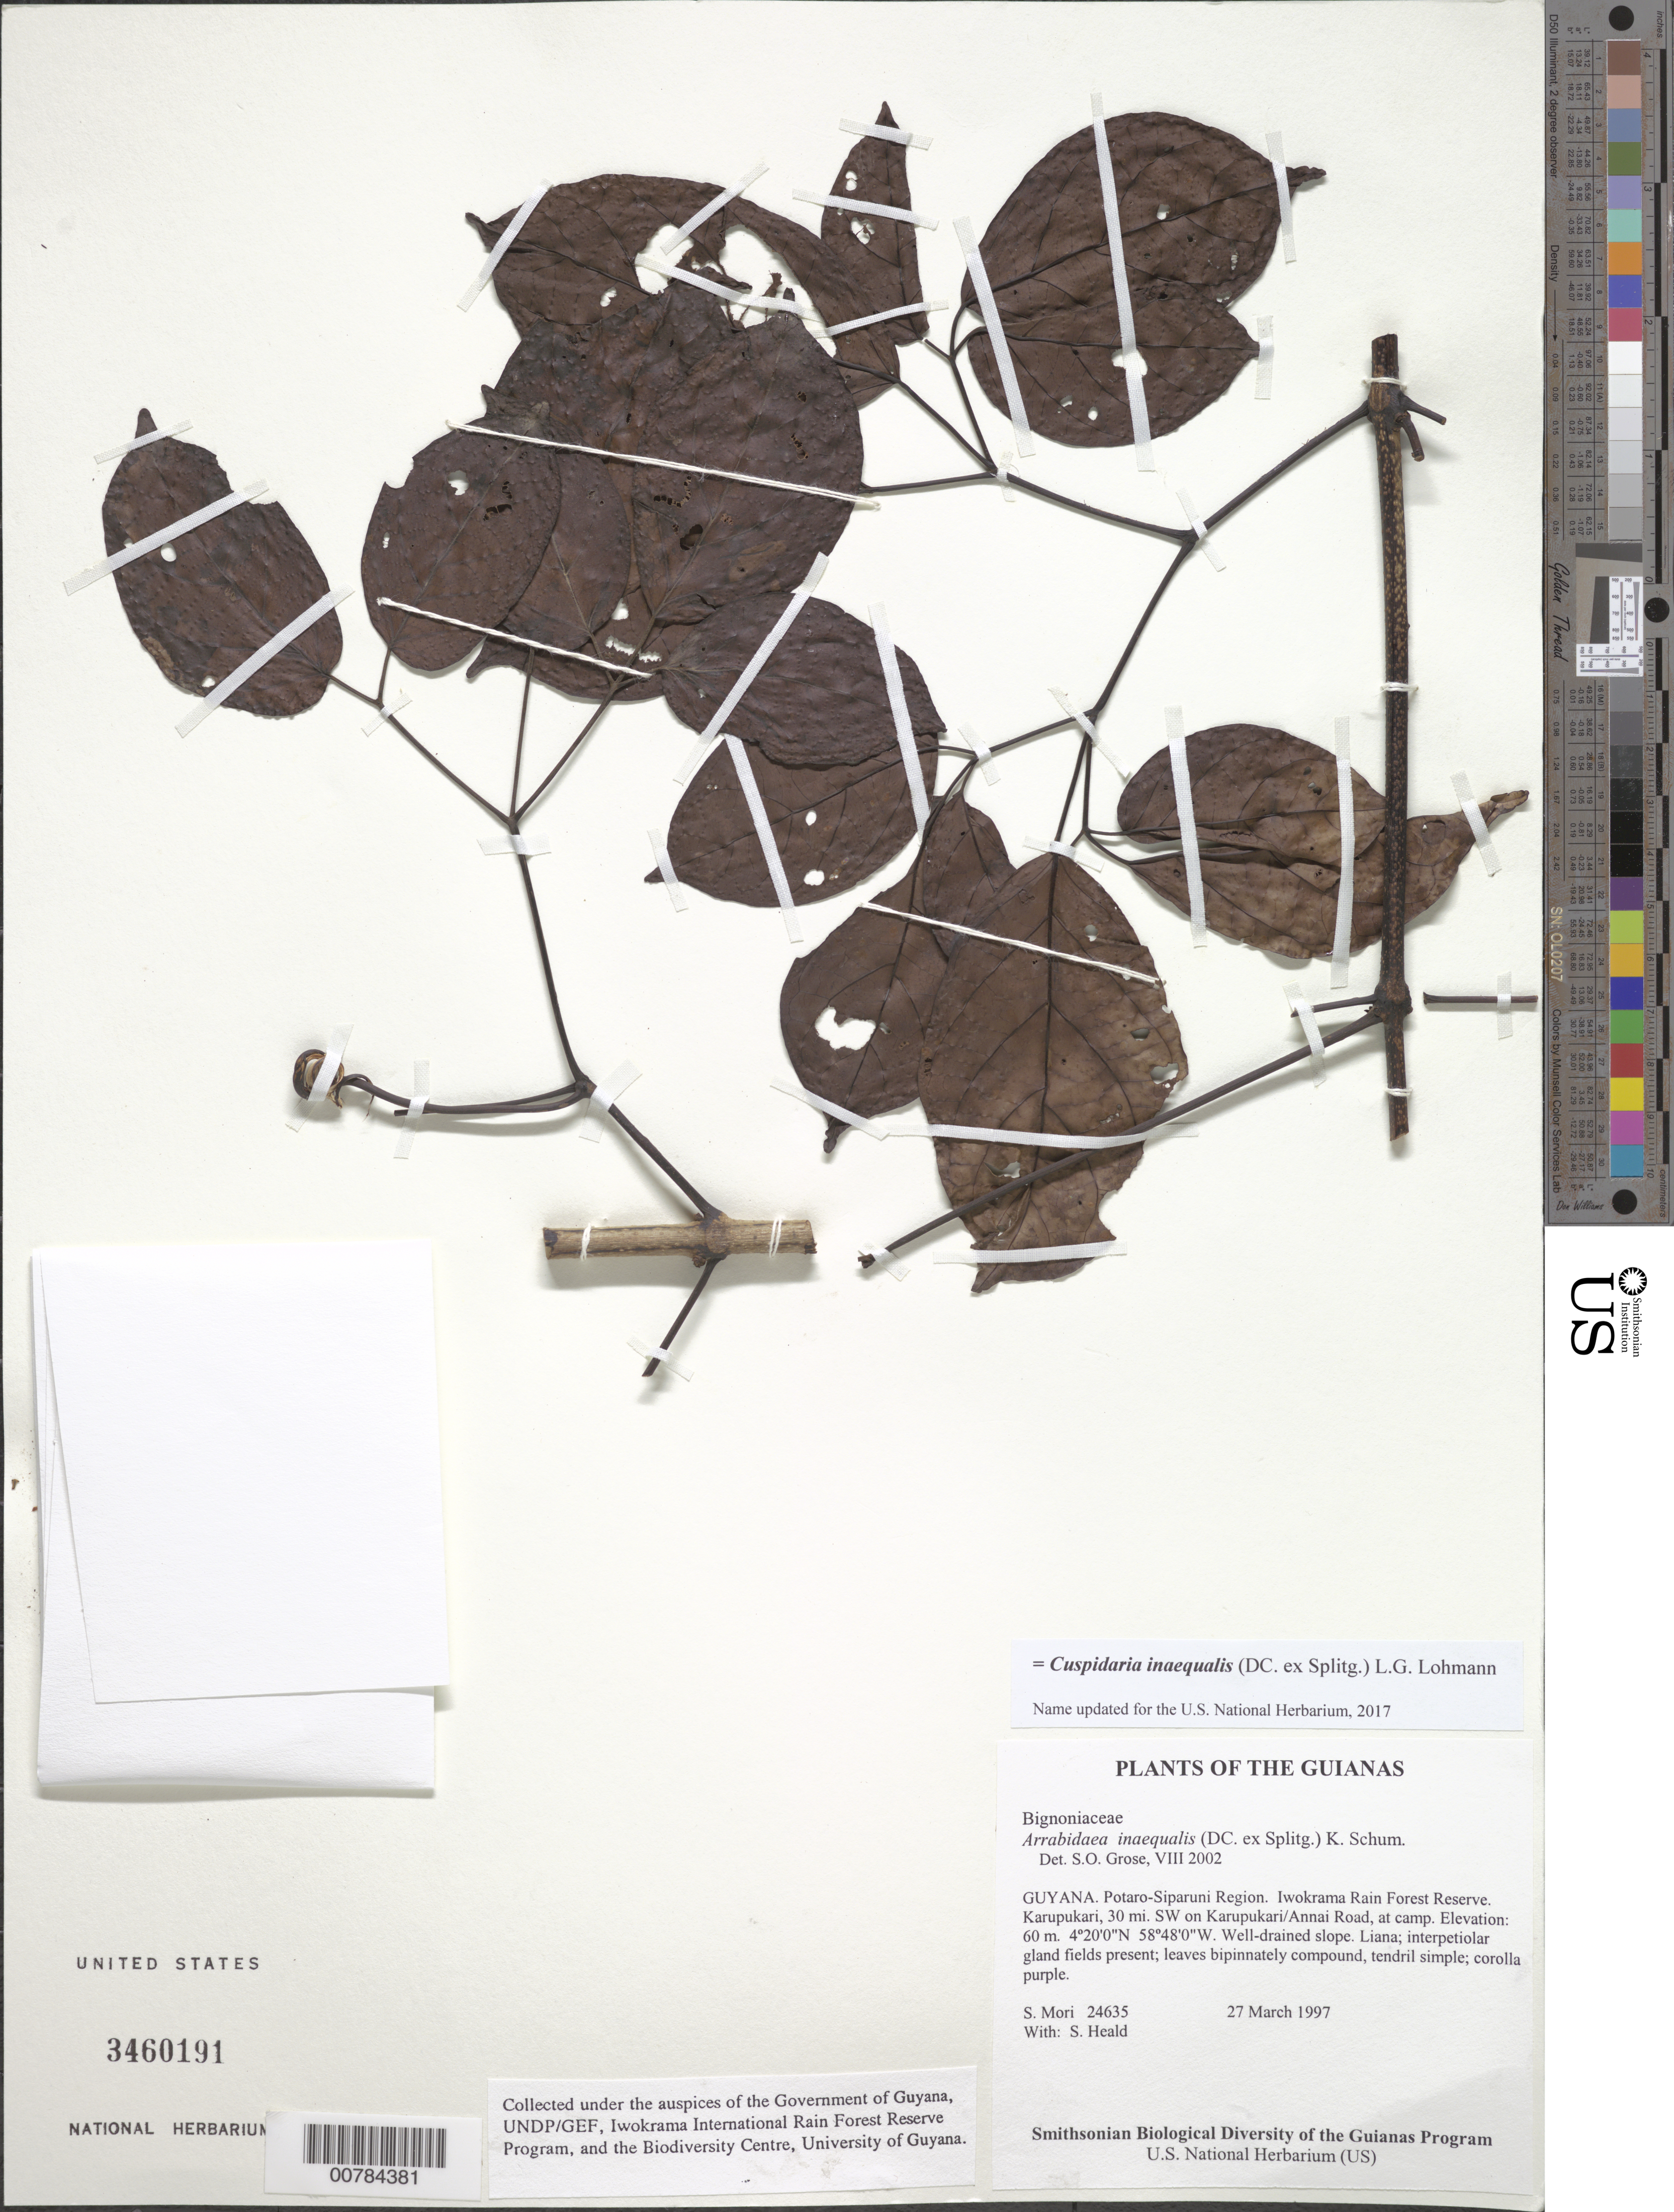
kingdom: Plantae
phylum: Tracheophyta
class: Magnoliopsida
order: Lamiales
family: Bignoniaceae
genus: Cuspidaria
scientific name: Cuspidaria inaequalis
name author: (Splitg.) L.G. Lohmann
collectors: S. Mori & S. Heald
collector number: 24635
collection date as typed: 27 March 1997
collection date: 1997-03-27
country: Guyana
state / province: Potaro-Siparuni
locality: Iwokrama Rain Forest Reserve. Karupukari, 30 mi. SW on Karupukari/Annai Road, at camp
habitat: Well-drained slope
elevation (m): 60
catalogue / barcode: US 3460191